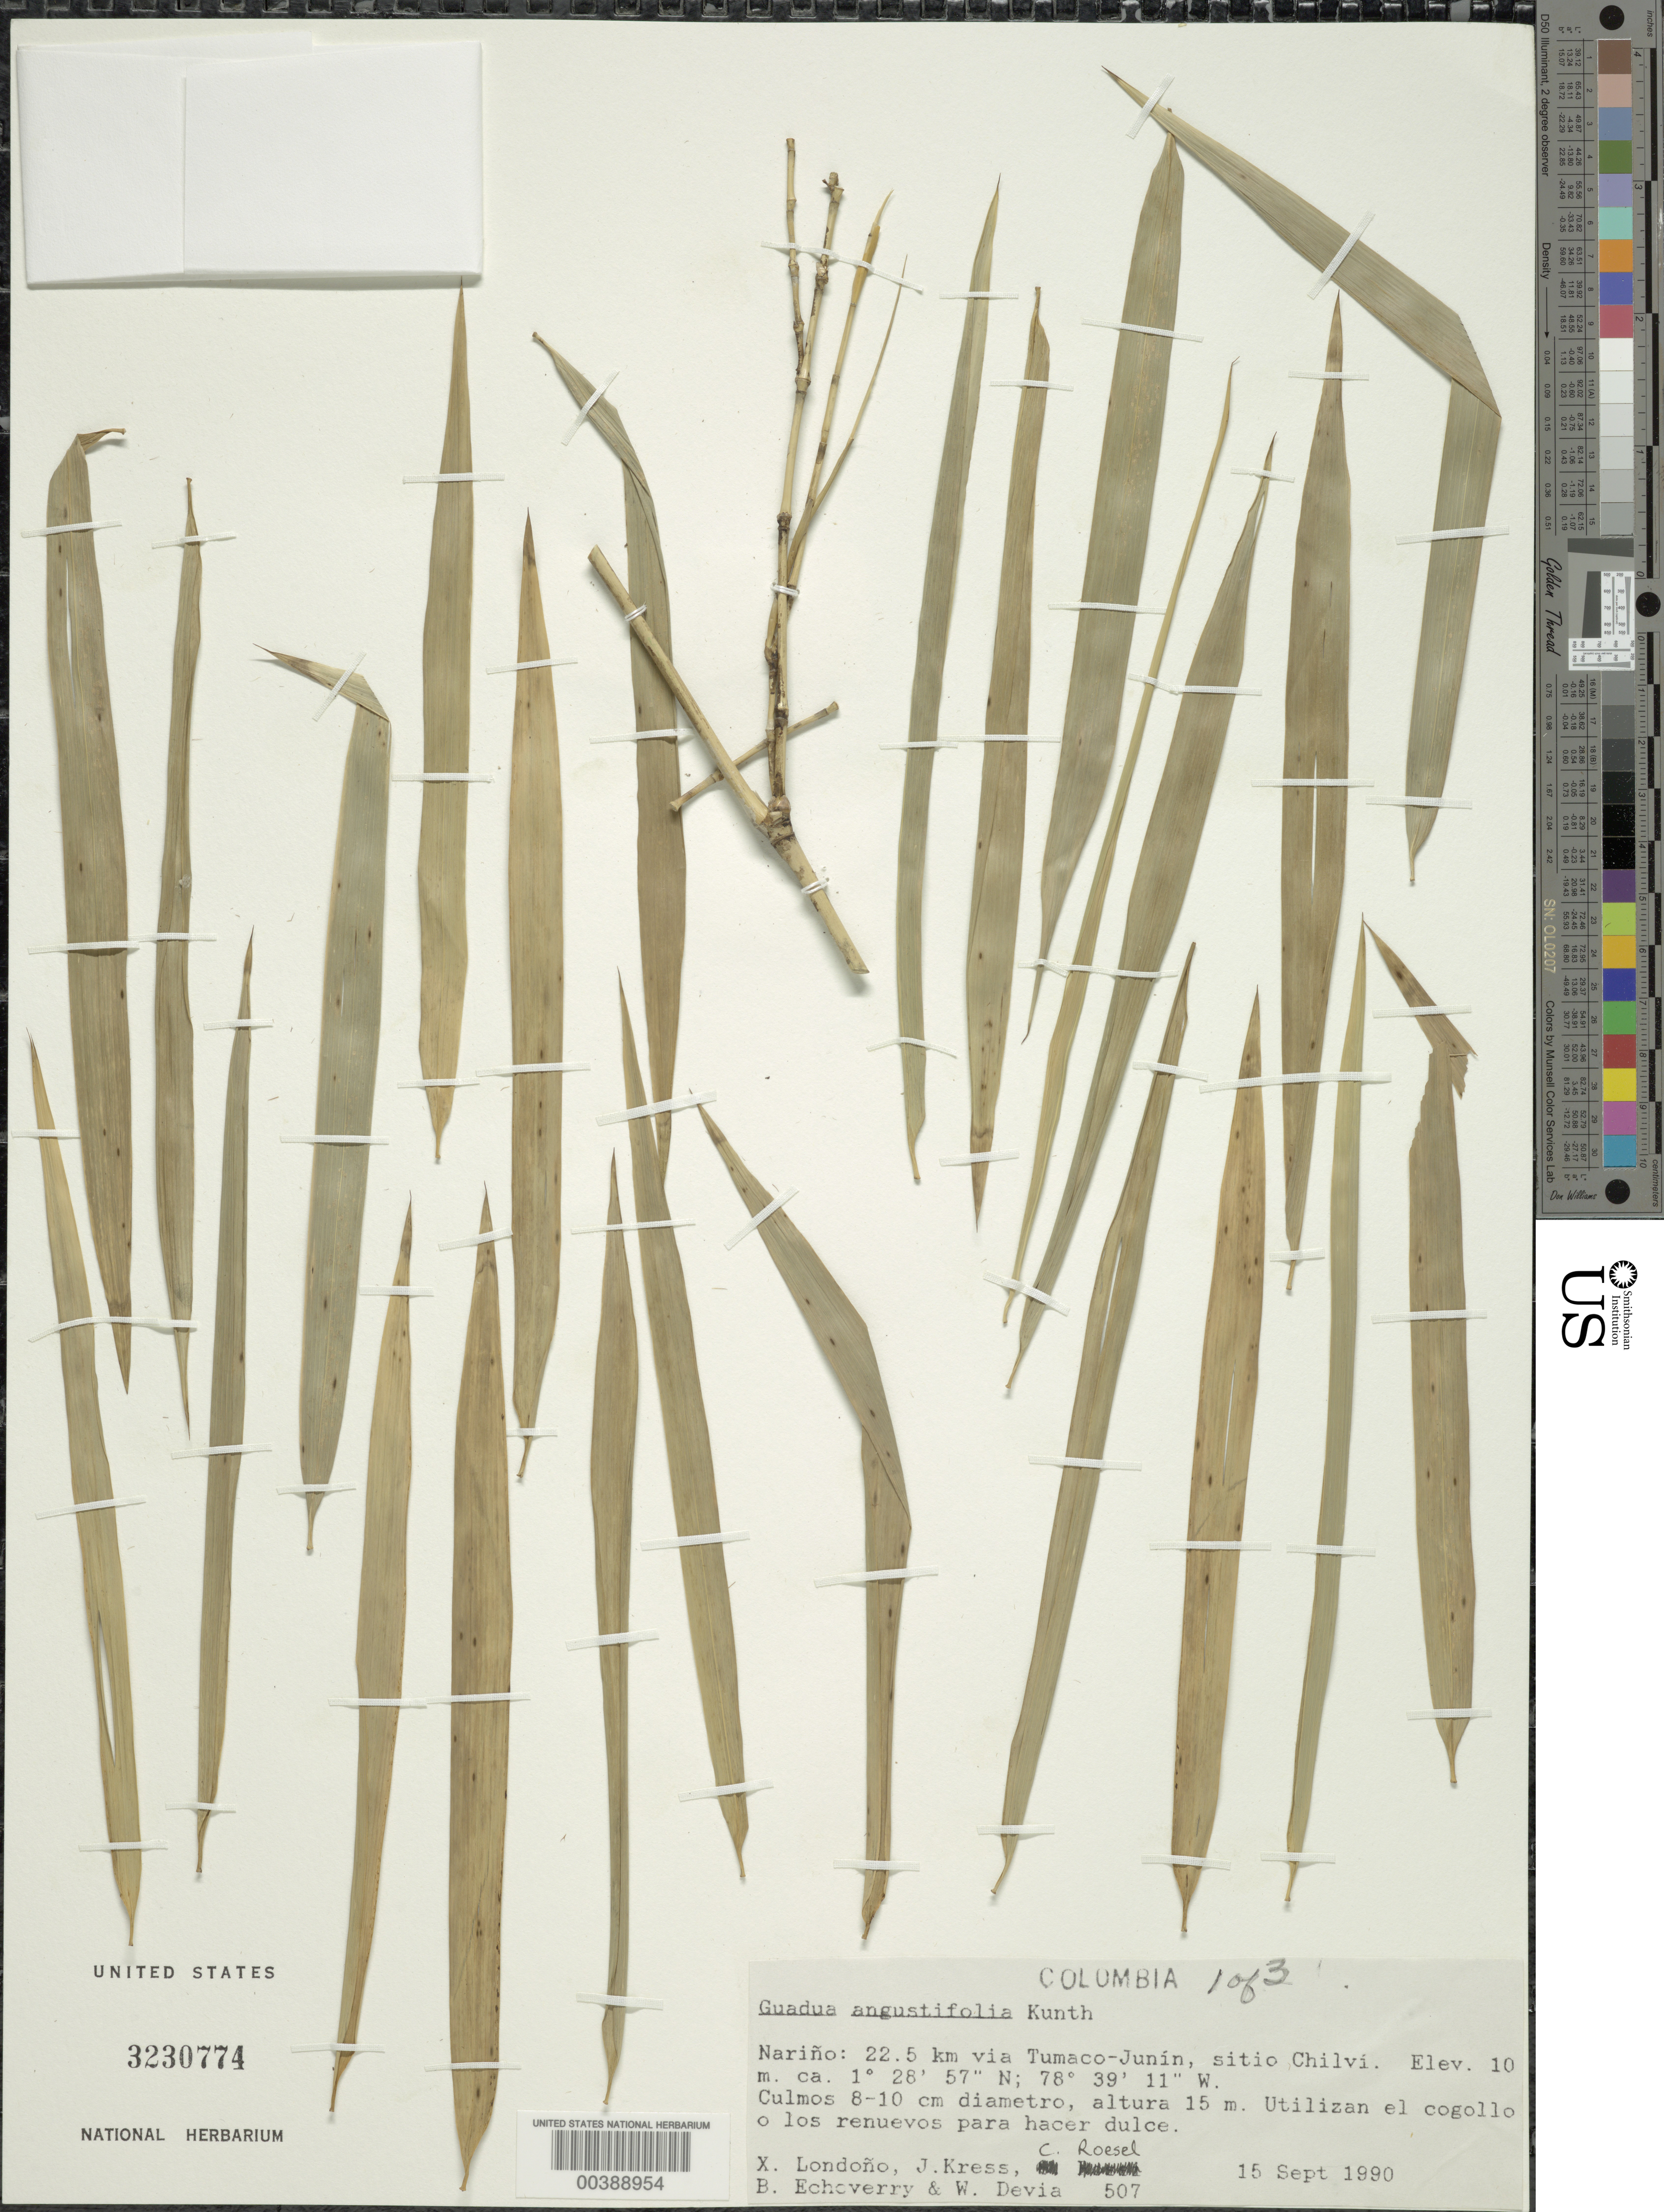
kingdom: Plantae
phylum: Tracheophyta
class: Liliopsida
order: Poales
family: Poaceae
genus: Guadua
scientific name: Guadua angustifolia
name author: Kunth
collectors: X. Londoño, W. J. Kress, C. S. Roesel, B. Echeverry & W. Devia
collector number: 507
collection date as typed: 15 Sep 1990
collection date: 1990-09-15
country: Colombia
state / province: Nariño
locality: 22.5 km via Tumaco-Junin, Sitio Chilvi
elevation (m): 10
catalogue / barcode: US 3230774